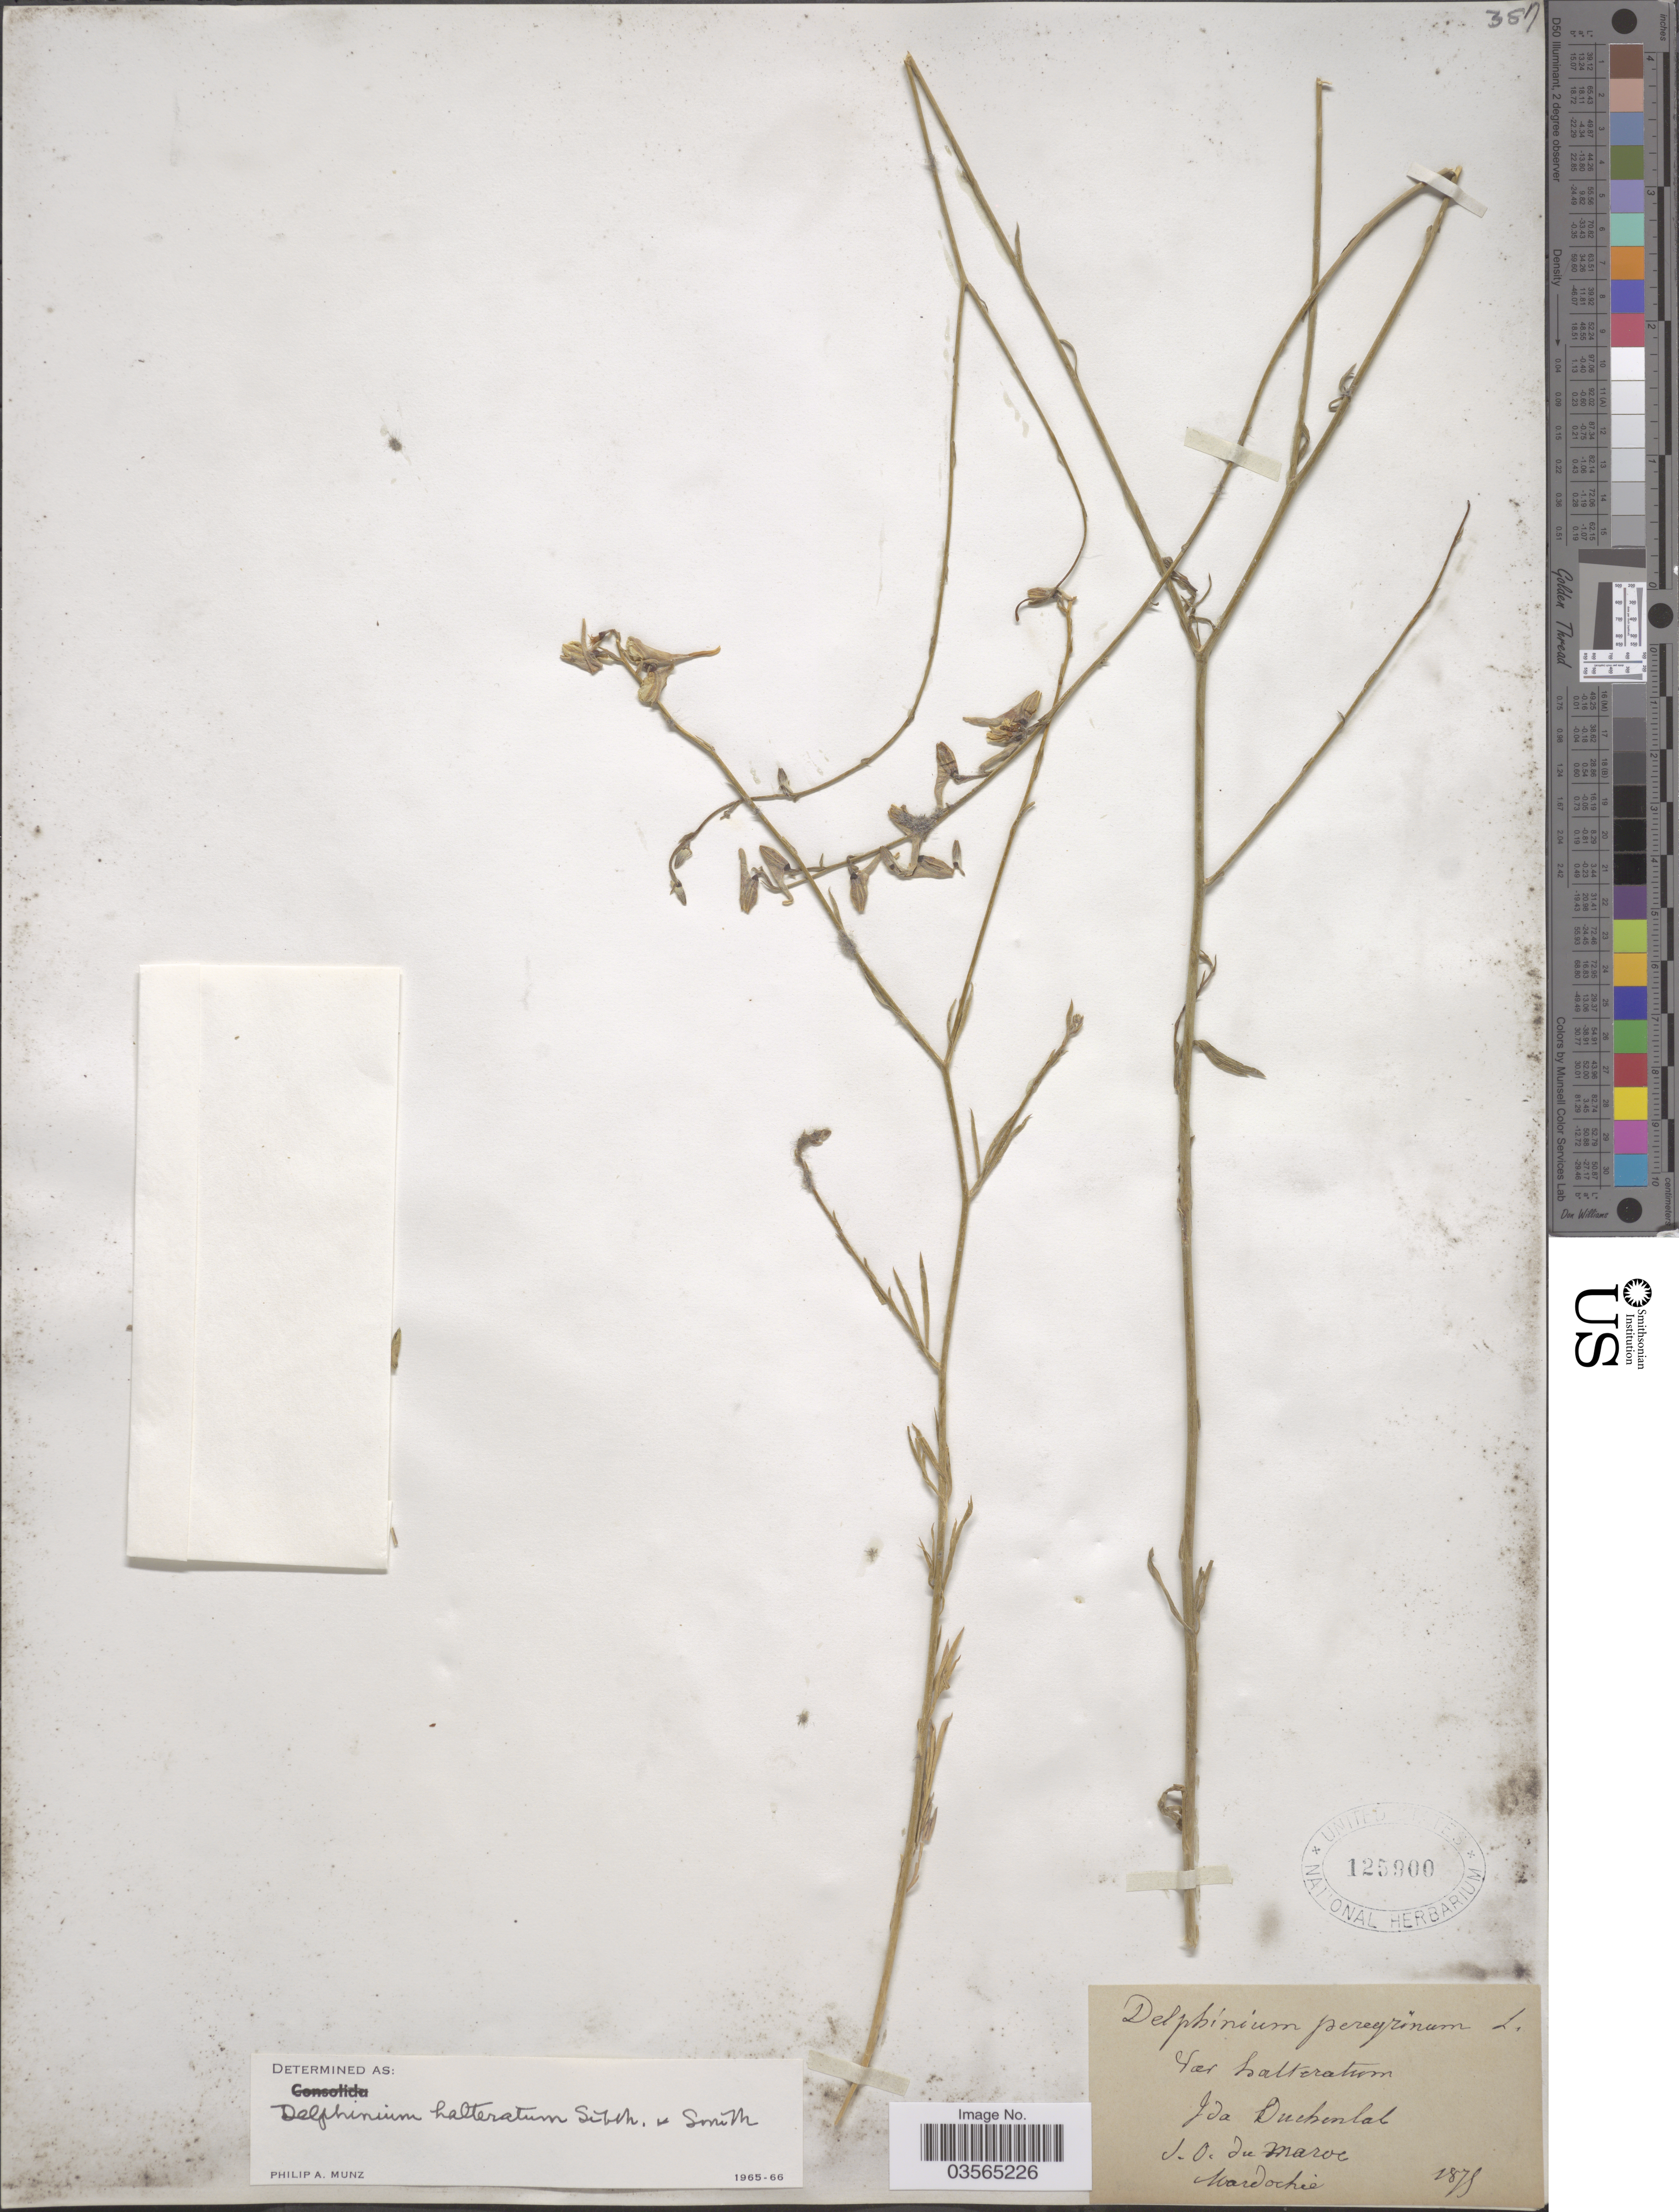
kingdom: Plantae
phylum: Tracheophyta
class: Magnoliopsida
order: Ranunculales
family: Ranunculaceae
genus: Delphinium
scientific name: Delphinium halteratum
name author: Sibth. & Sm.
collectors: Mardochee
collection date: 1875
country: Morocco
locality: Ida Ouchenlal. S. O. du Maroc.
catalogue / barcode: US 125900